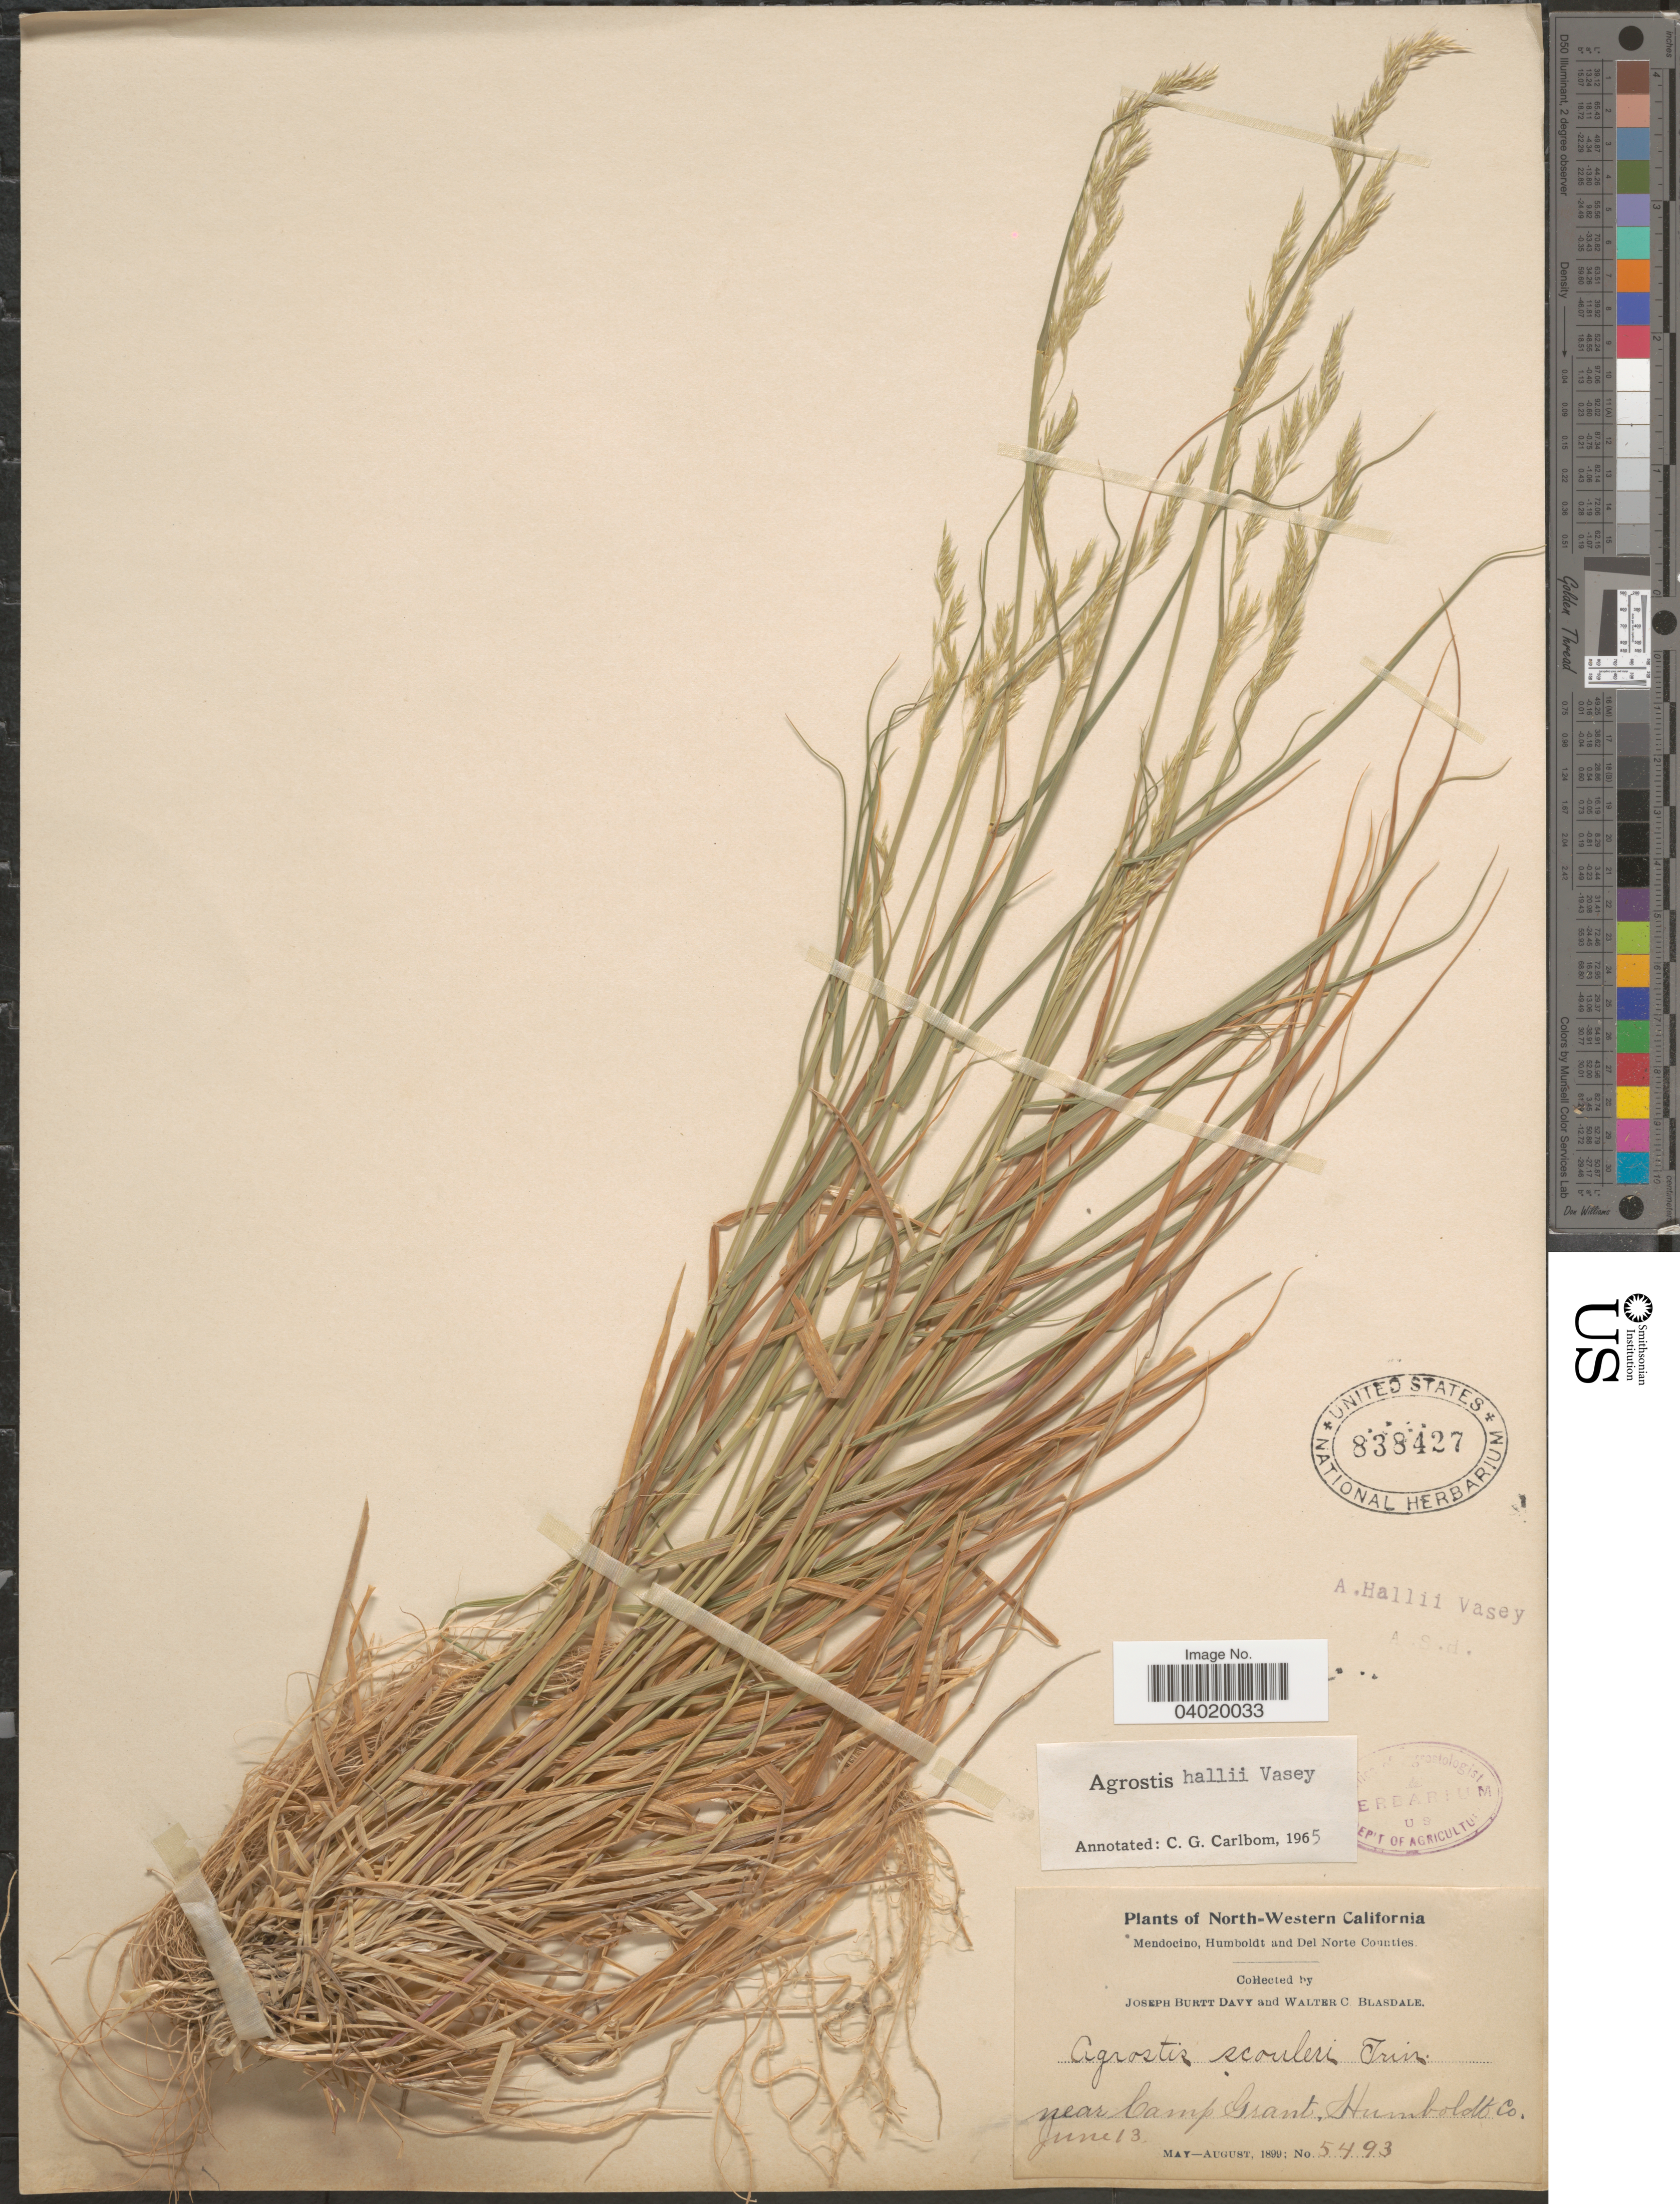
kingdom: Plantae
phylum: Tracheophyta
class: Liliopsida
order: Poales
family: Poaceae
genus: Agrostis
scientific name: Agrostis hallii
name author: Vasey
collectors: J. Burtt Davy & W. Blasdale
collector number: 5493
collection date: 1899-06-13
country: United States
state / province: California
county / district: Humboldt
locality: North-Western California. Near Camp Grant, Humboldt Co.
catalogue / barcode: US 838427